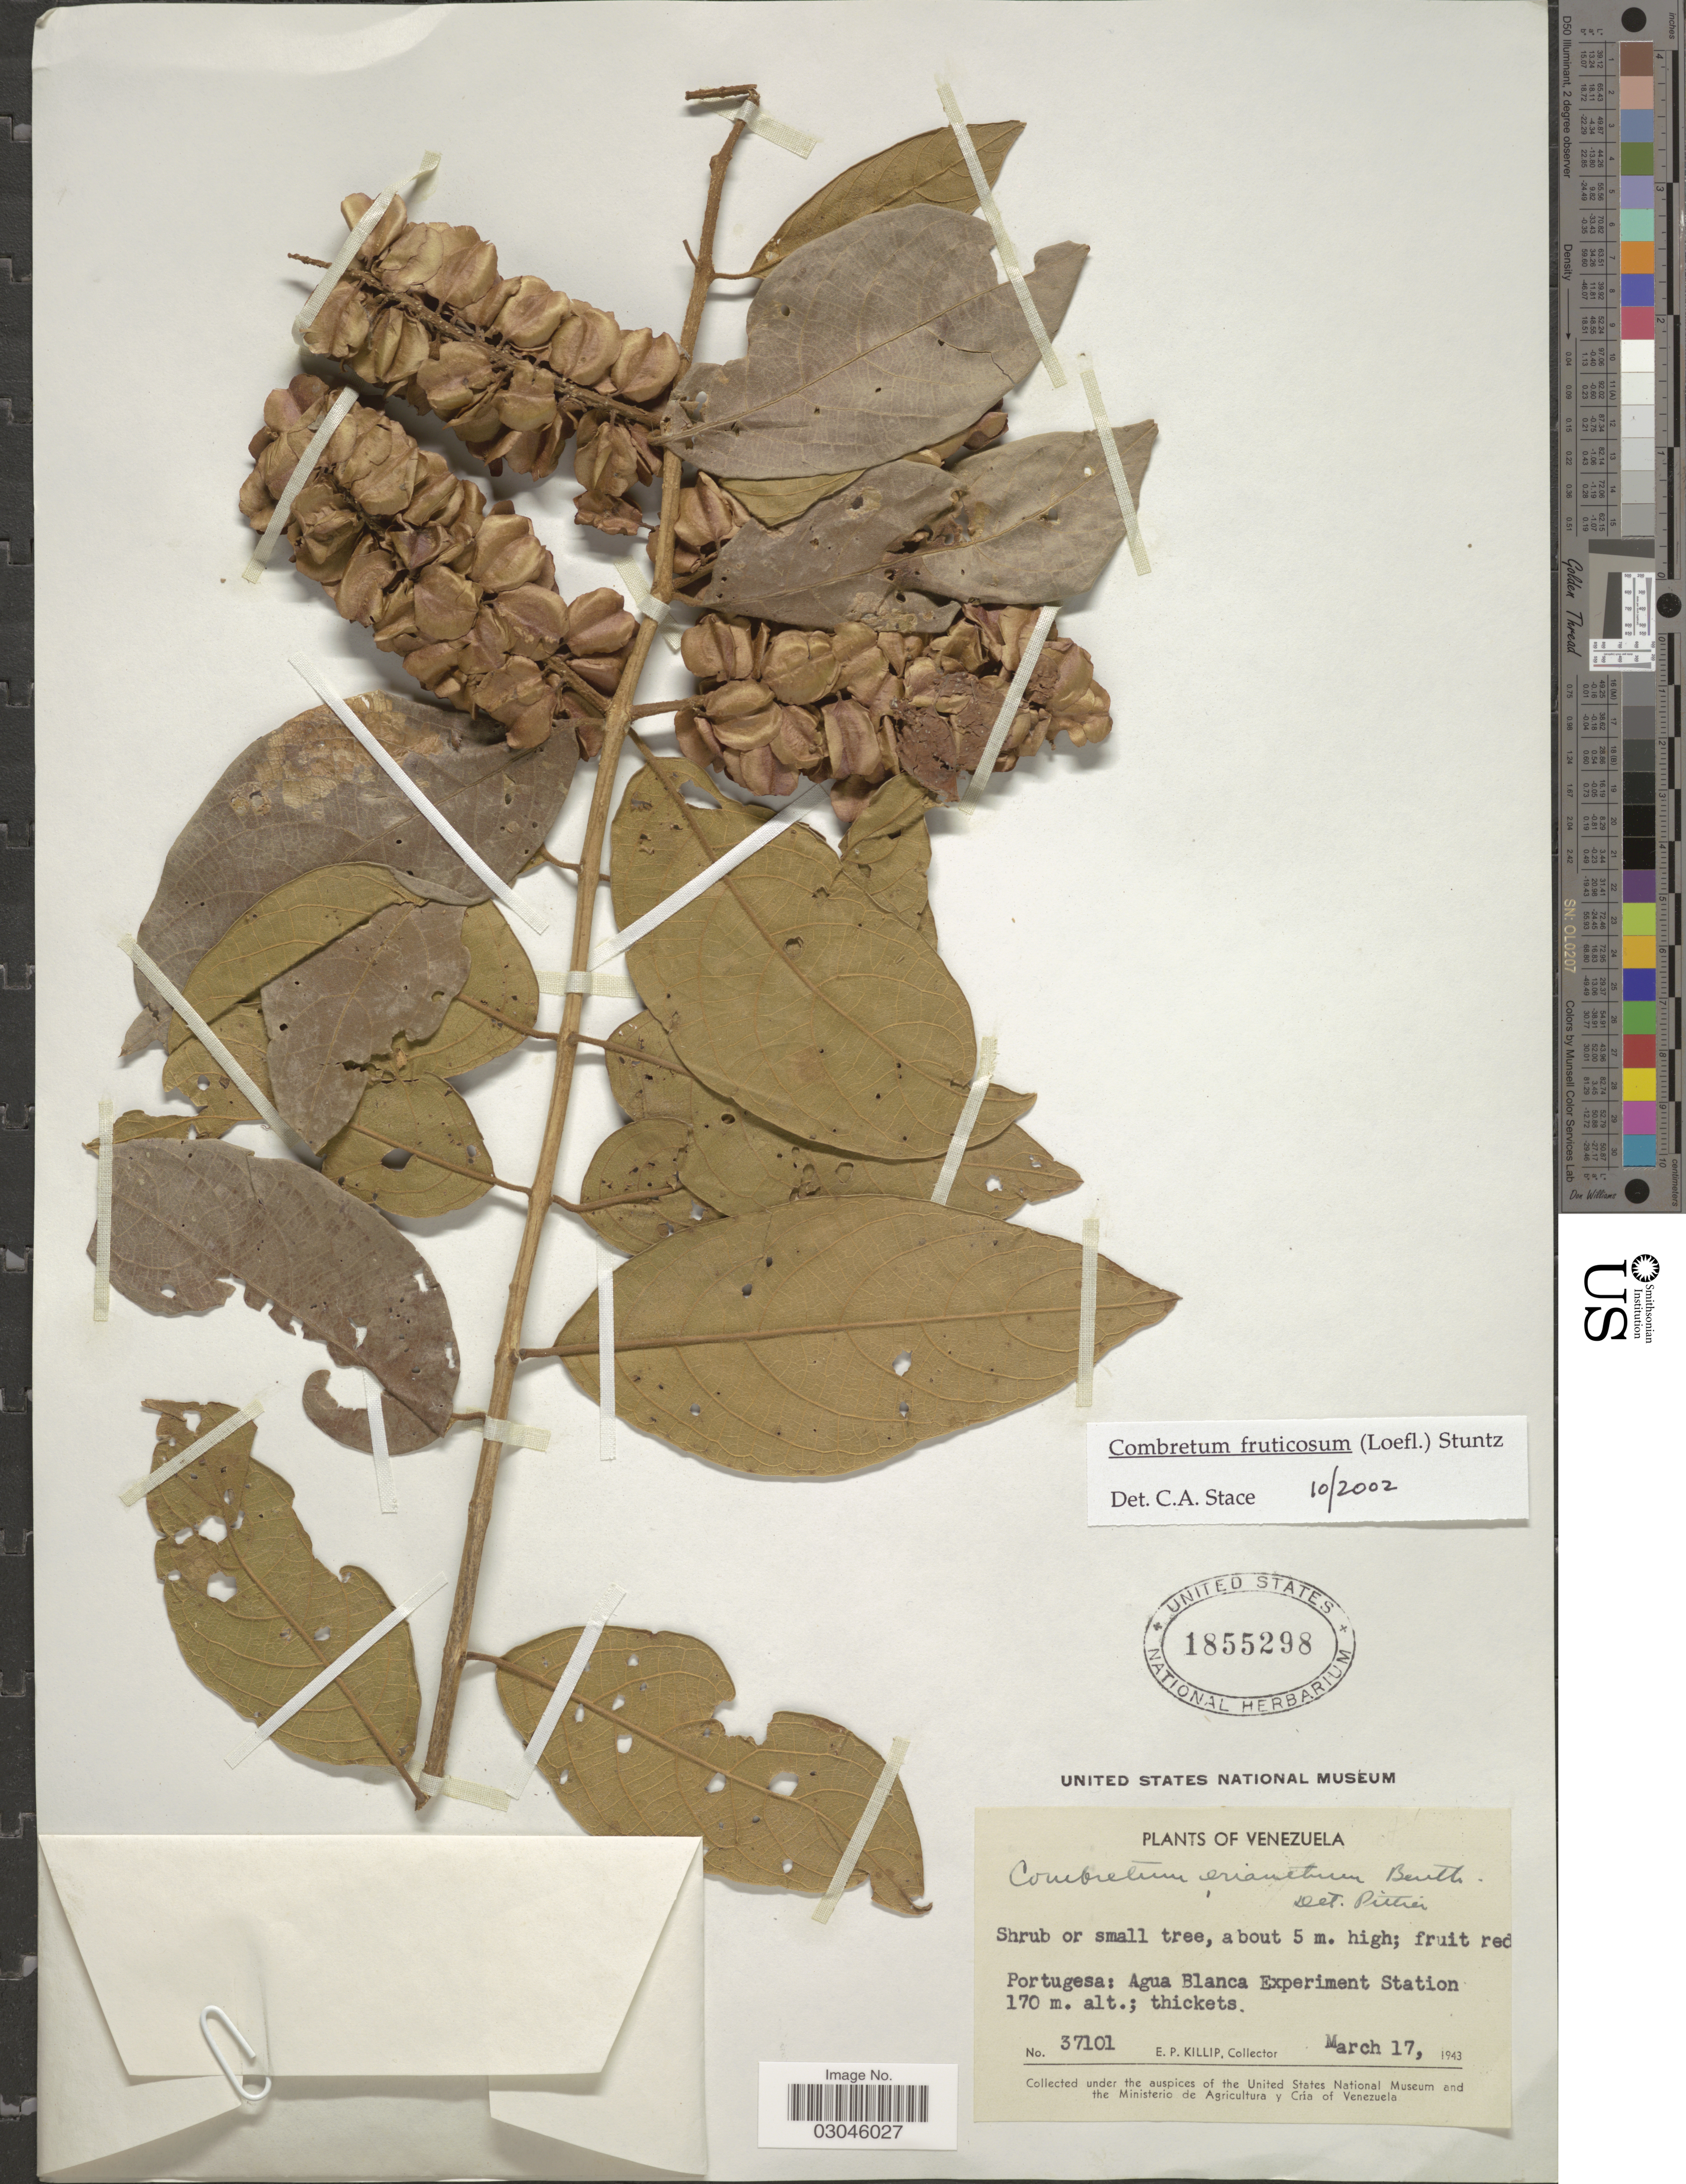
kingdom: Plantae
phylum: Tracheophyta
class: Magnoliopsida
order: Myrtales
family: Combretaceae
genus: Combretum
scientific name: Combretum fruticosum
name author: (Loefl.) Stuntz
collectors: E. P. Killip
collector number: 37101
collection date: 1943-03-17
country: Venezuela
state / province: Portuguesa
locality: Agua Blanca Experiment Station.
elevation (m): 170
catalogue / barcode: US 1855298